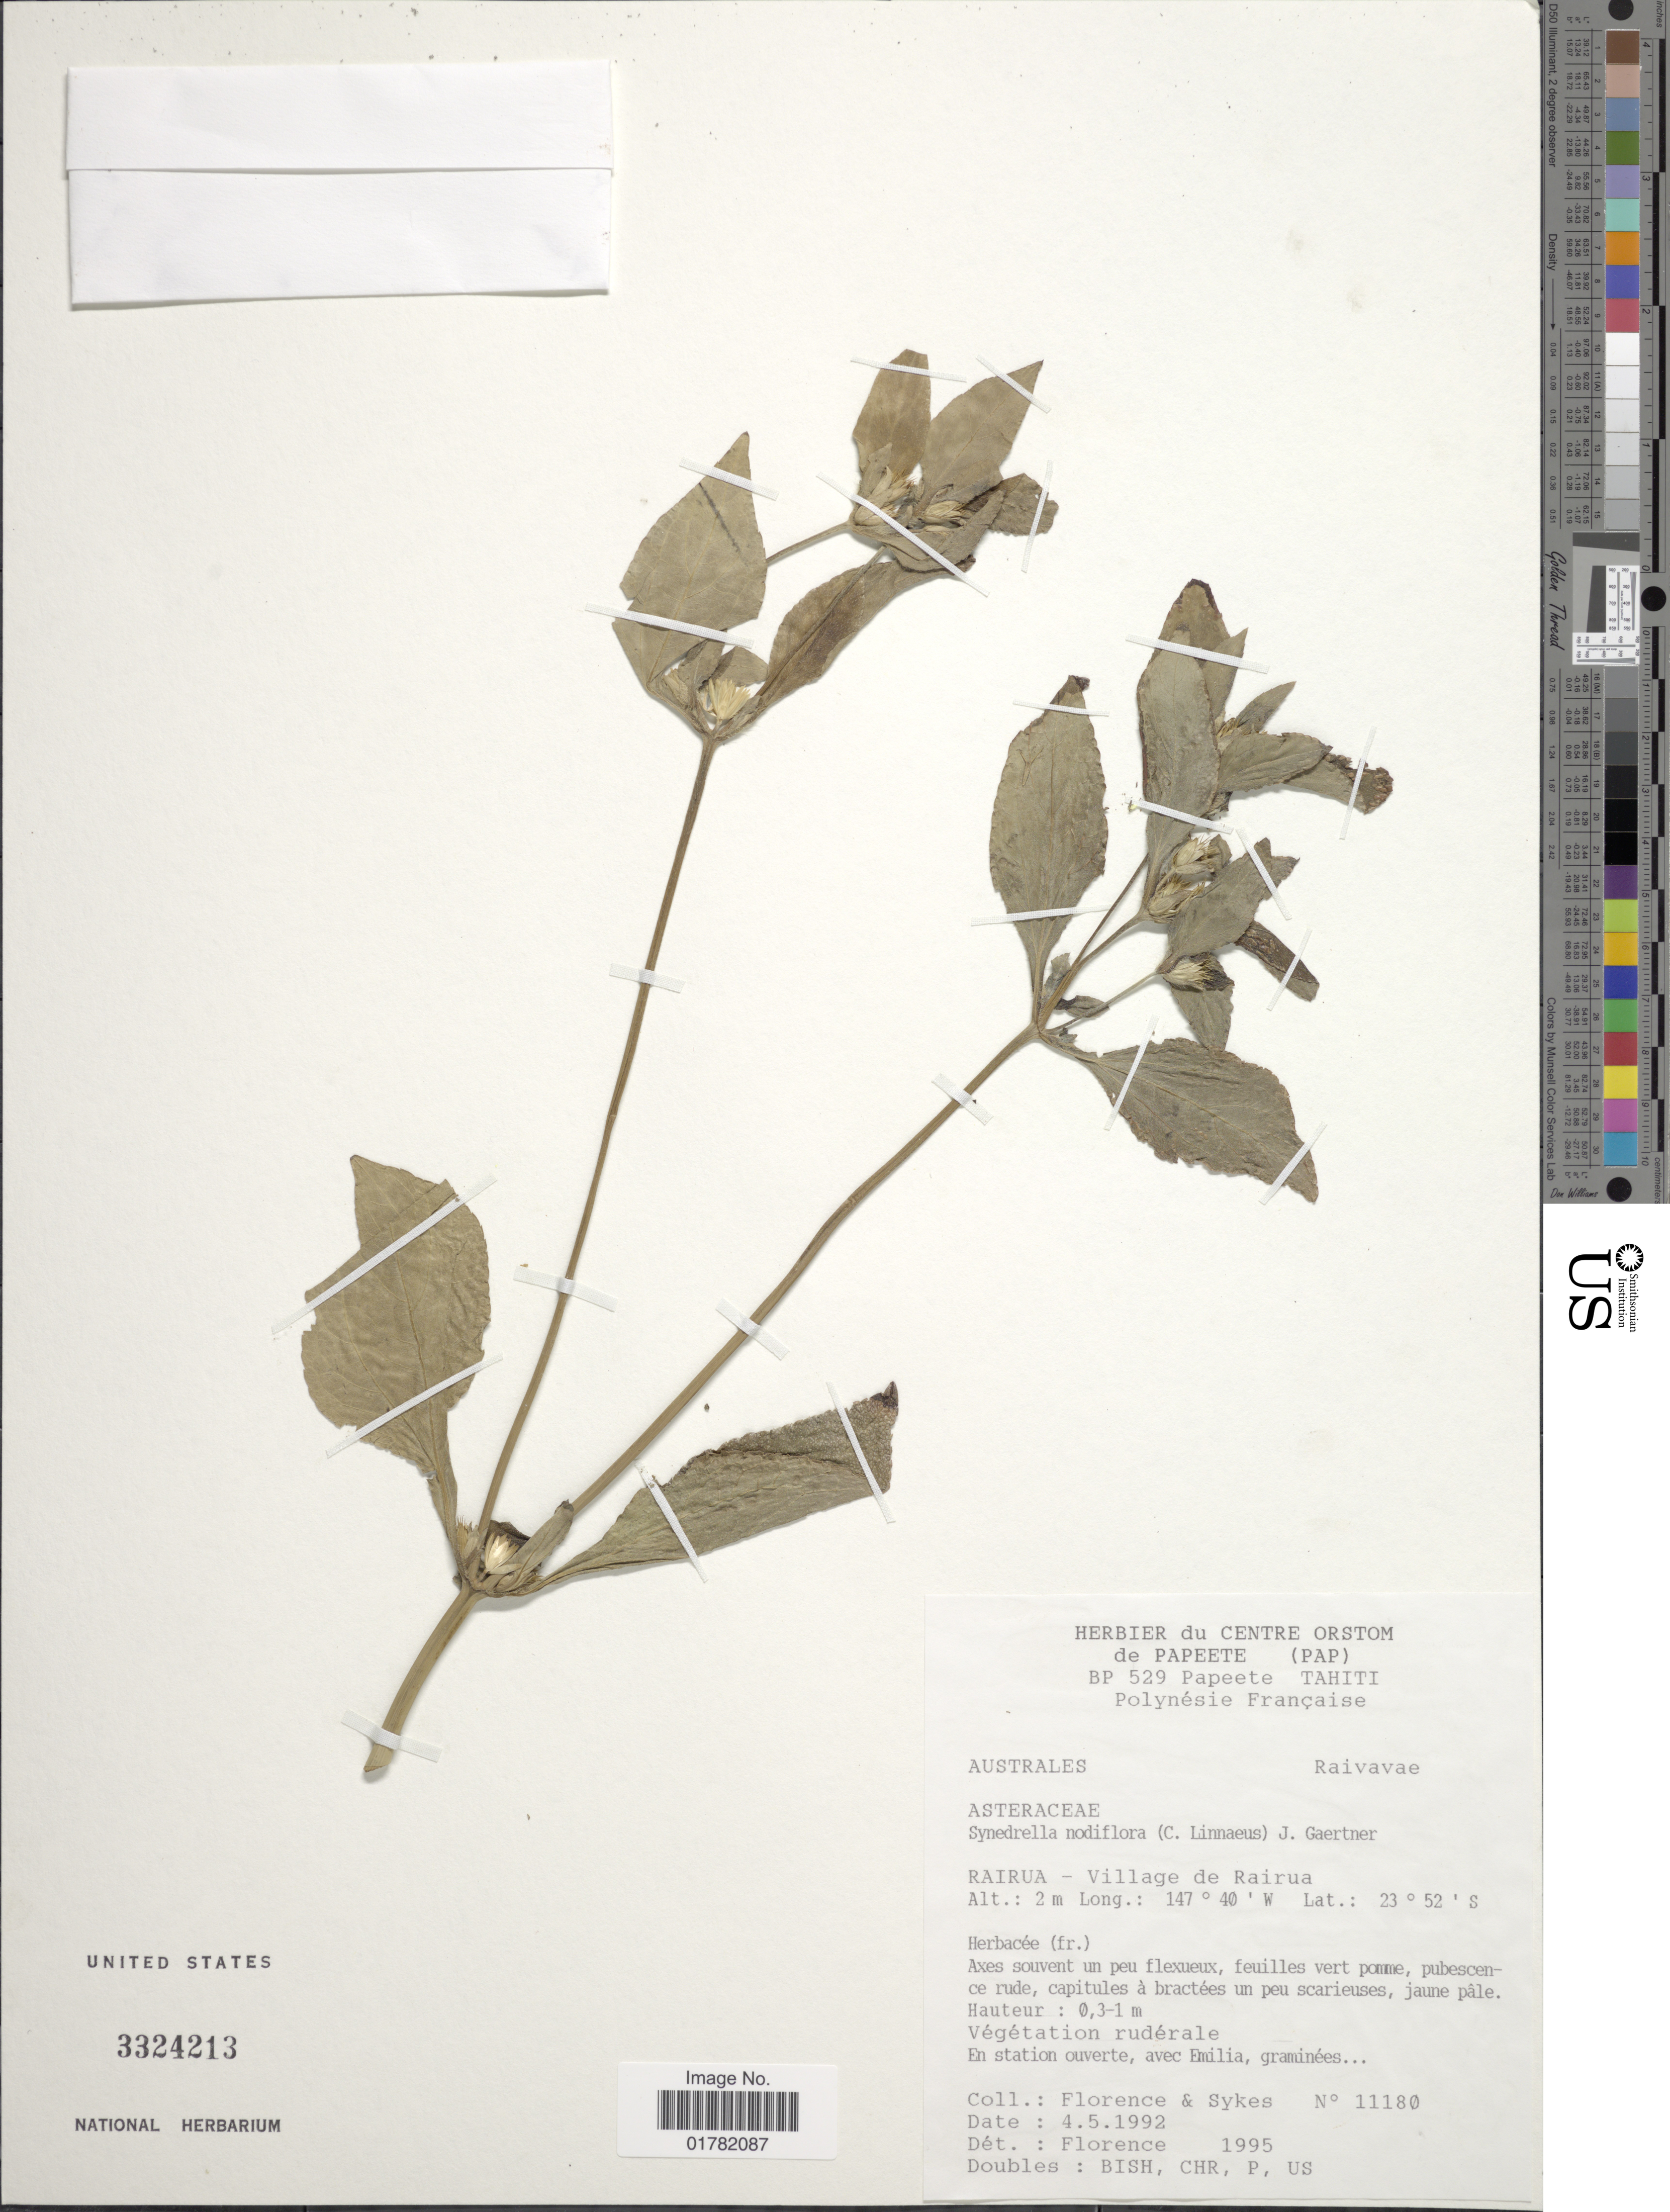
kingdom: Plantae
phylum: Tracheophyta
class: Magnoliopsida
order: Asterales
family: Asteraceae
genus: Synedrella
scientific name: Synedrella nodiflora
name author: (L.) Gaertn.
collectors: -. Florence & Sykes, --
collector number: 11180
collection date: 1992-05-04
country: French Polynesia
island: Tahiti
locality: Tahiti, Rairua - Village de Rairua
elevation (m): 2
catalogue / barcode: US 3324213